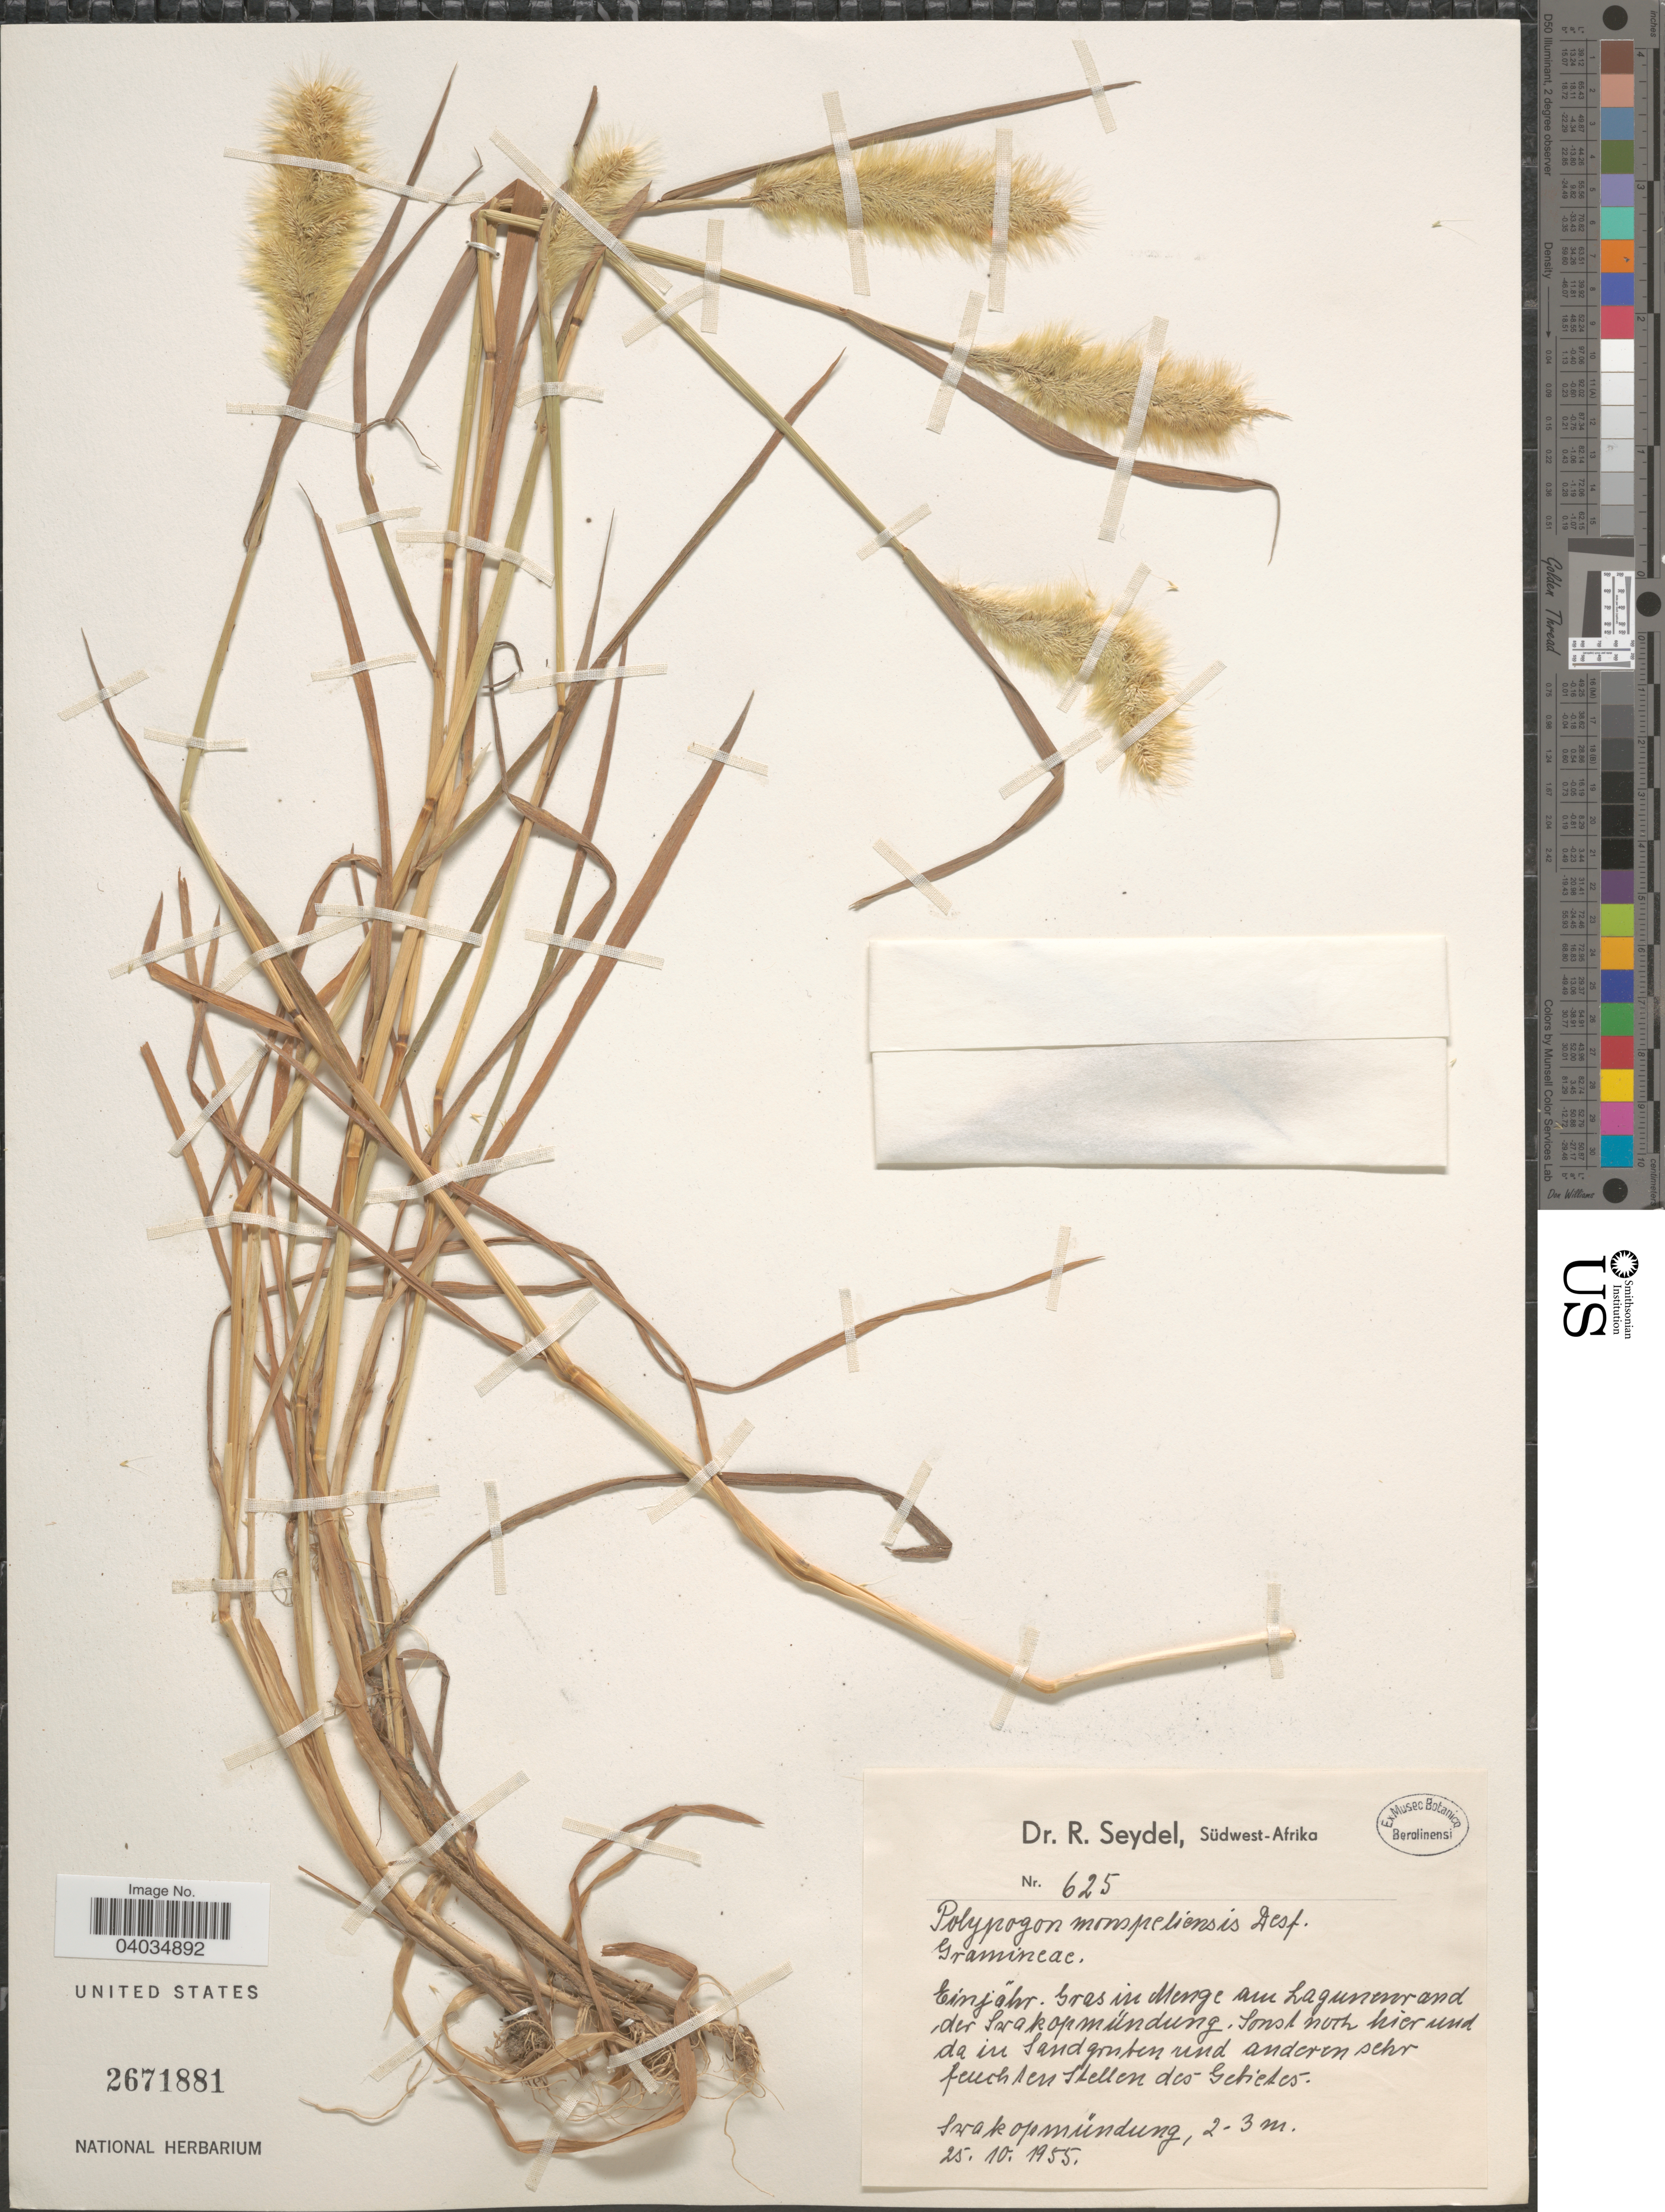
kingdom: Plantae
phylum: Tracheophyta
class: Liliopsida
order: Poales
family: Poaceae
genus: Polypogon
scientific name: Polypogon monspeliensis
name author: (L.) Desf.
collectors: R. Seydel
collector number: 625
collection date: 1955-10-25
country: Namibia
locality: Südwest-Afrika. Swakopmündung.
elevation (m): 2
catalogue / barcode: US 2671881